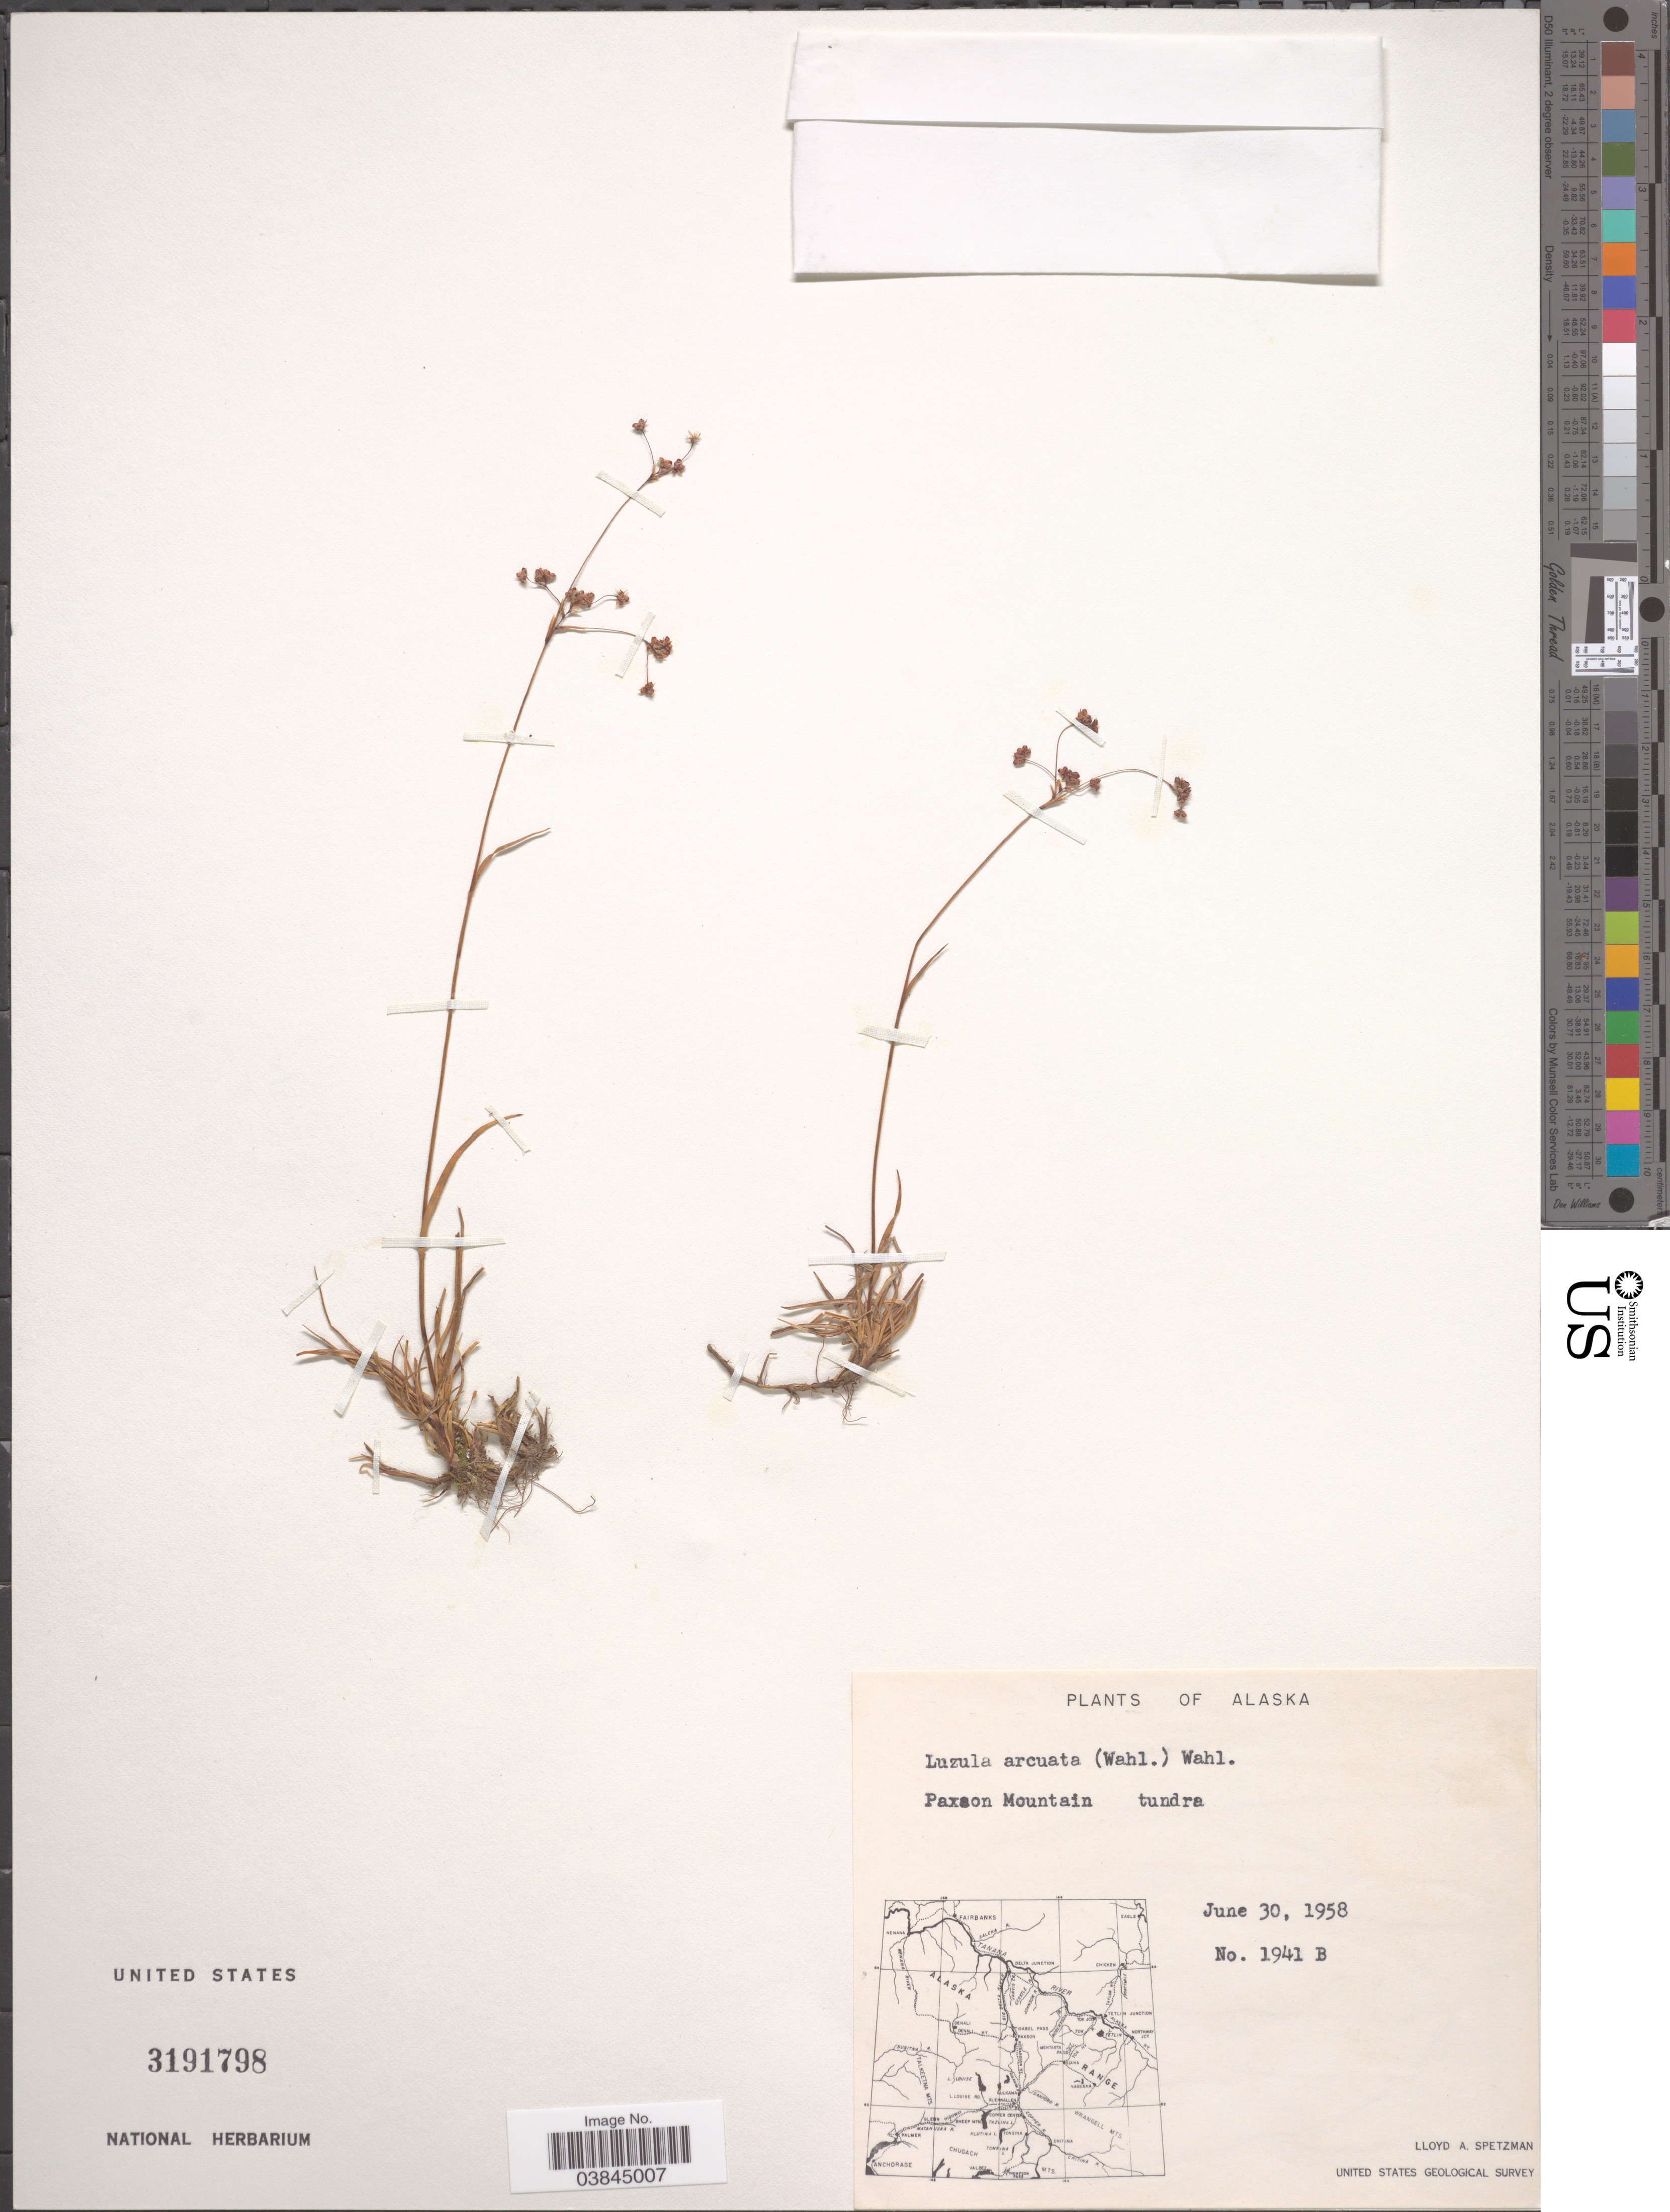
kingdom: Plantae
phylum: Tracheophyta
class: Liliopsida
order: Poales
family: Juncaceae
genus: Luzula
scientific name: Luzula arcuata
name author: (Wahlenb.) Sw.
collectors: L. Spetzman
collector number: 1941B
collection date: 1958-06-30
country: United States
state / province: Alaska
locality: Paxson Mountain tundra.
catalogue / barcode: US 3191798